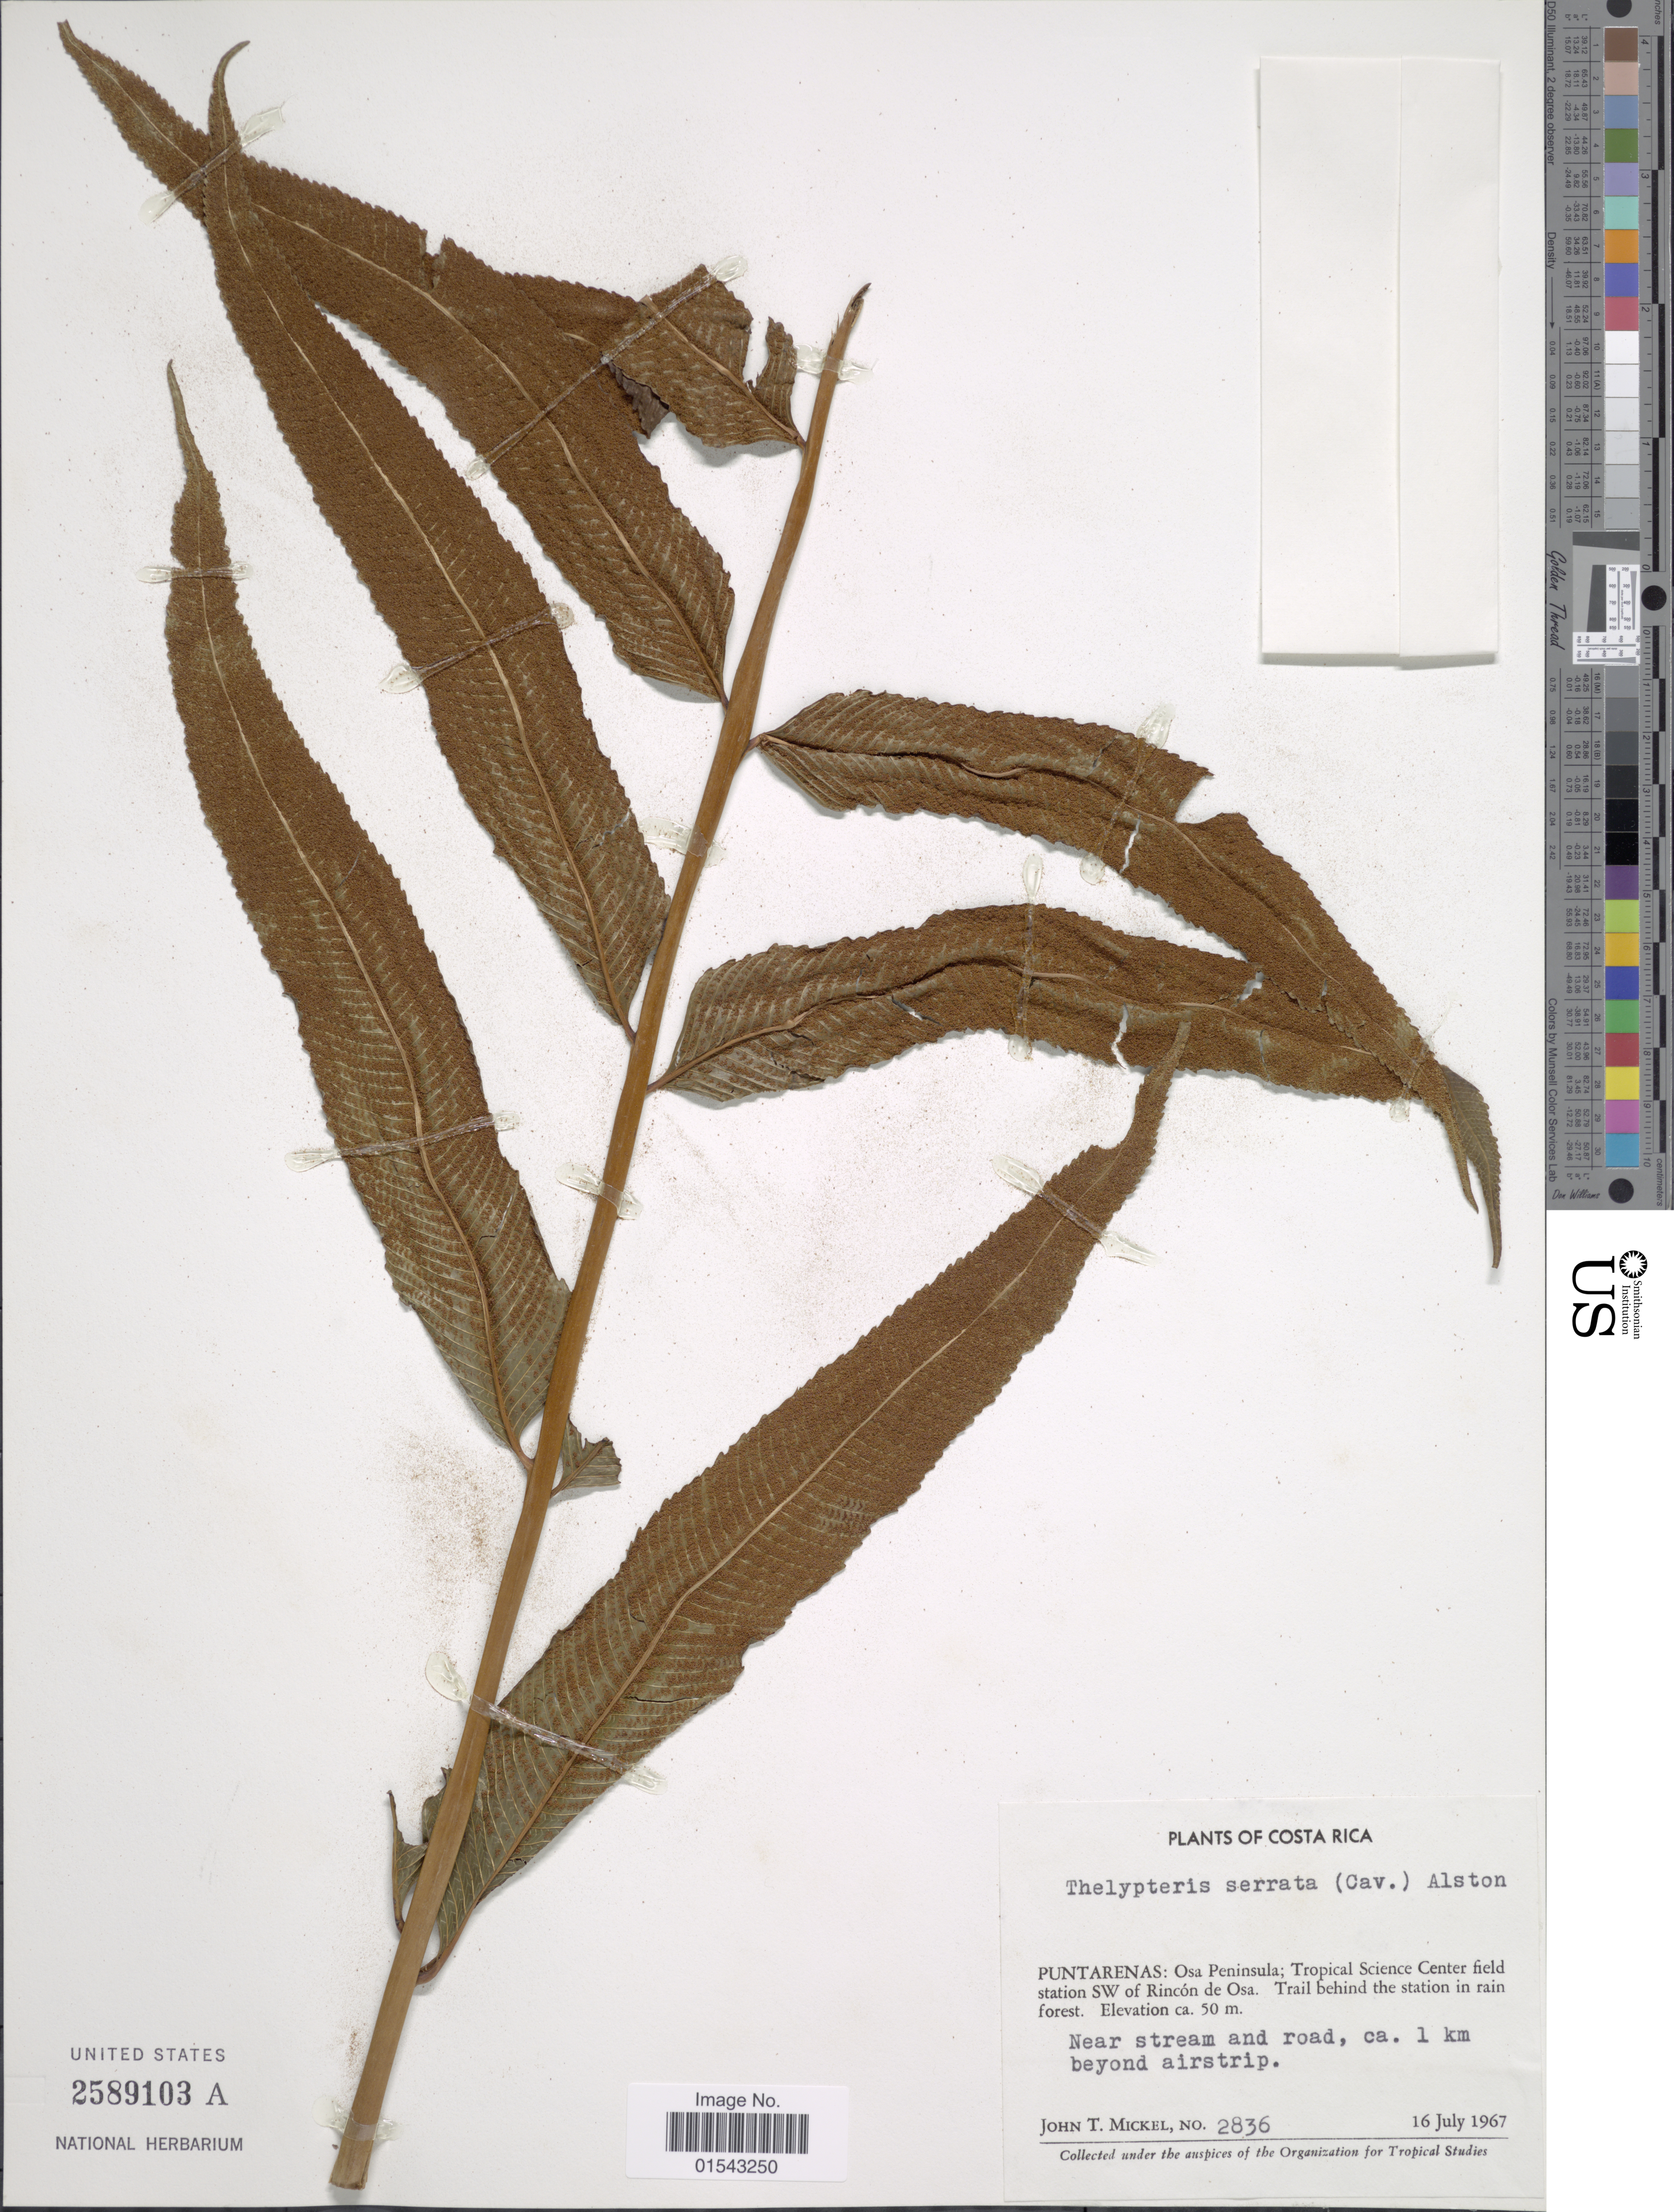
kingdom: Plantae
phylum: Tracheophyta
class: Polypodiopsida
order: Polypodiales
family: Thelypteridaceae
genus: Meniscium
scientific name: Meniscium serratum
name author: Cav.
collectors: J. T. Mickel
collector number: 2836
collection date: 1967-07-16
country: Costa Rica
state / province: Puntarenas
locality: Puntarenas: Osa Peninsula; Tropical Science Center Field station SW of Rincon de Osa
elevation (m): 50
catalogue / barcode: US 2589103A